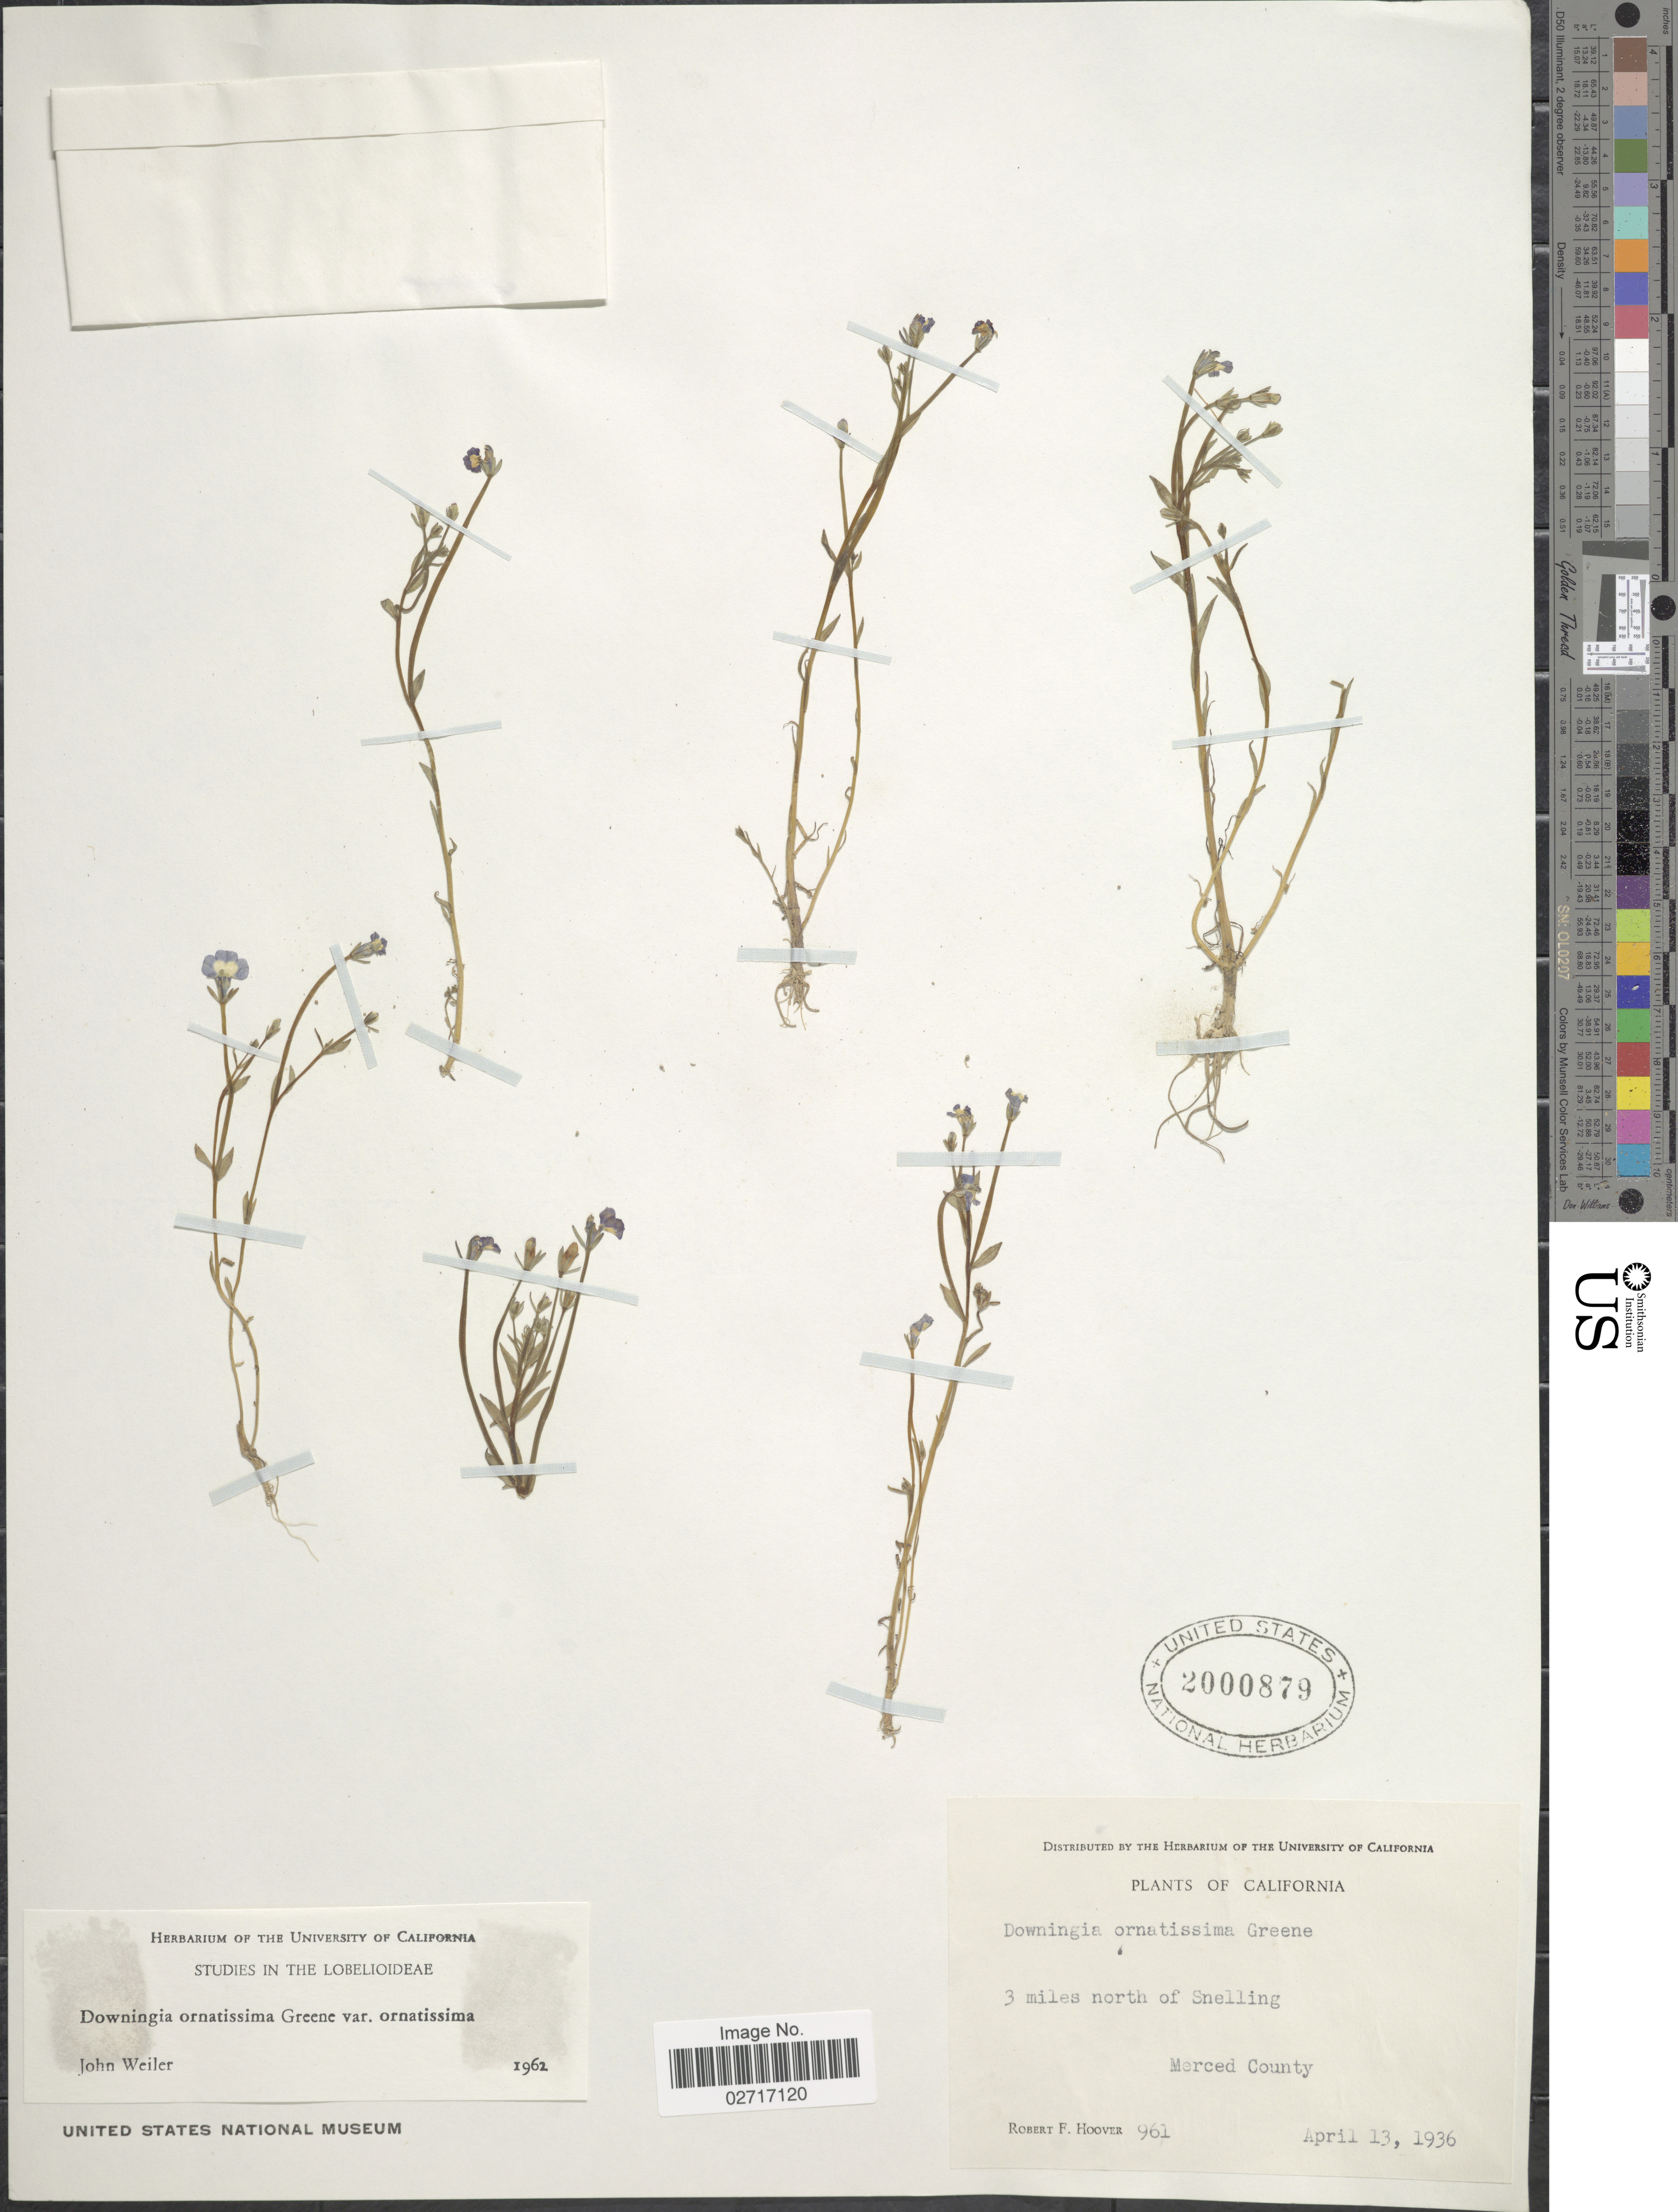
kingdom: Plantae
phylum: Tracheophyta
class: Magnoliopsida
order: Asterales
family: Campanulaceae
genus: Downingia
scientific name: Downingia ornatissima var. ornatissima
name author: Greene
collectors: R. F. Hoover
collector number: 961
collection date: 1936-04-13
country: United States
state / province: California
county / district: Merced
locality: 3 milesn north of Snelling, Merced County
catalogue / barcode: US 2000879